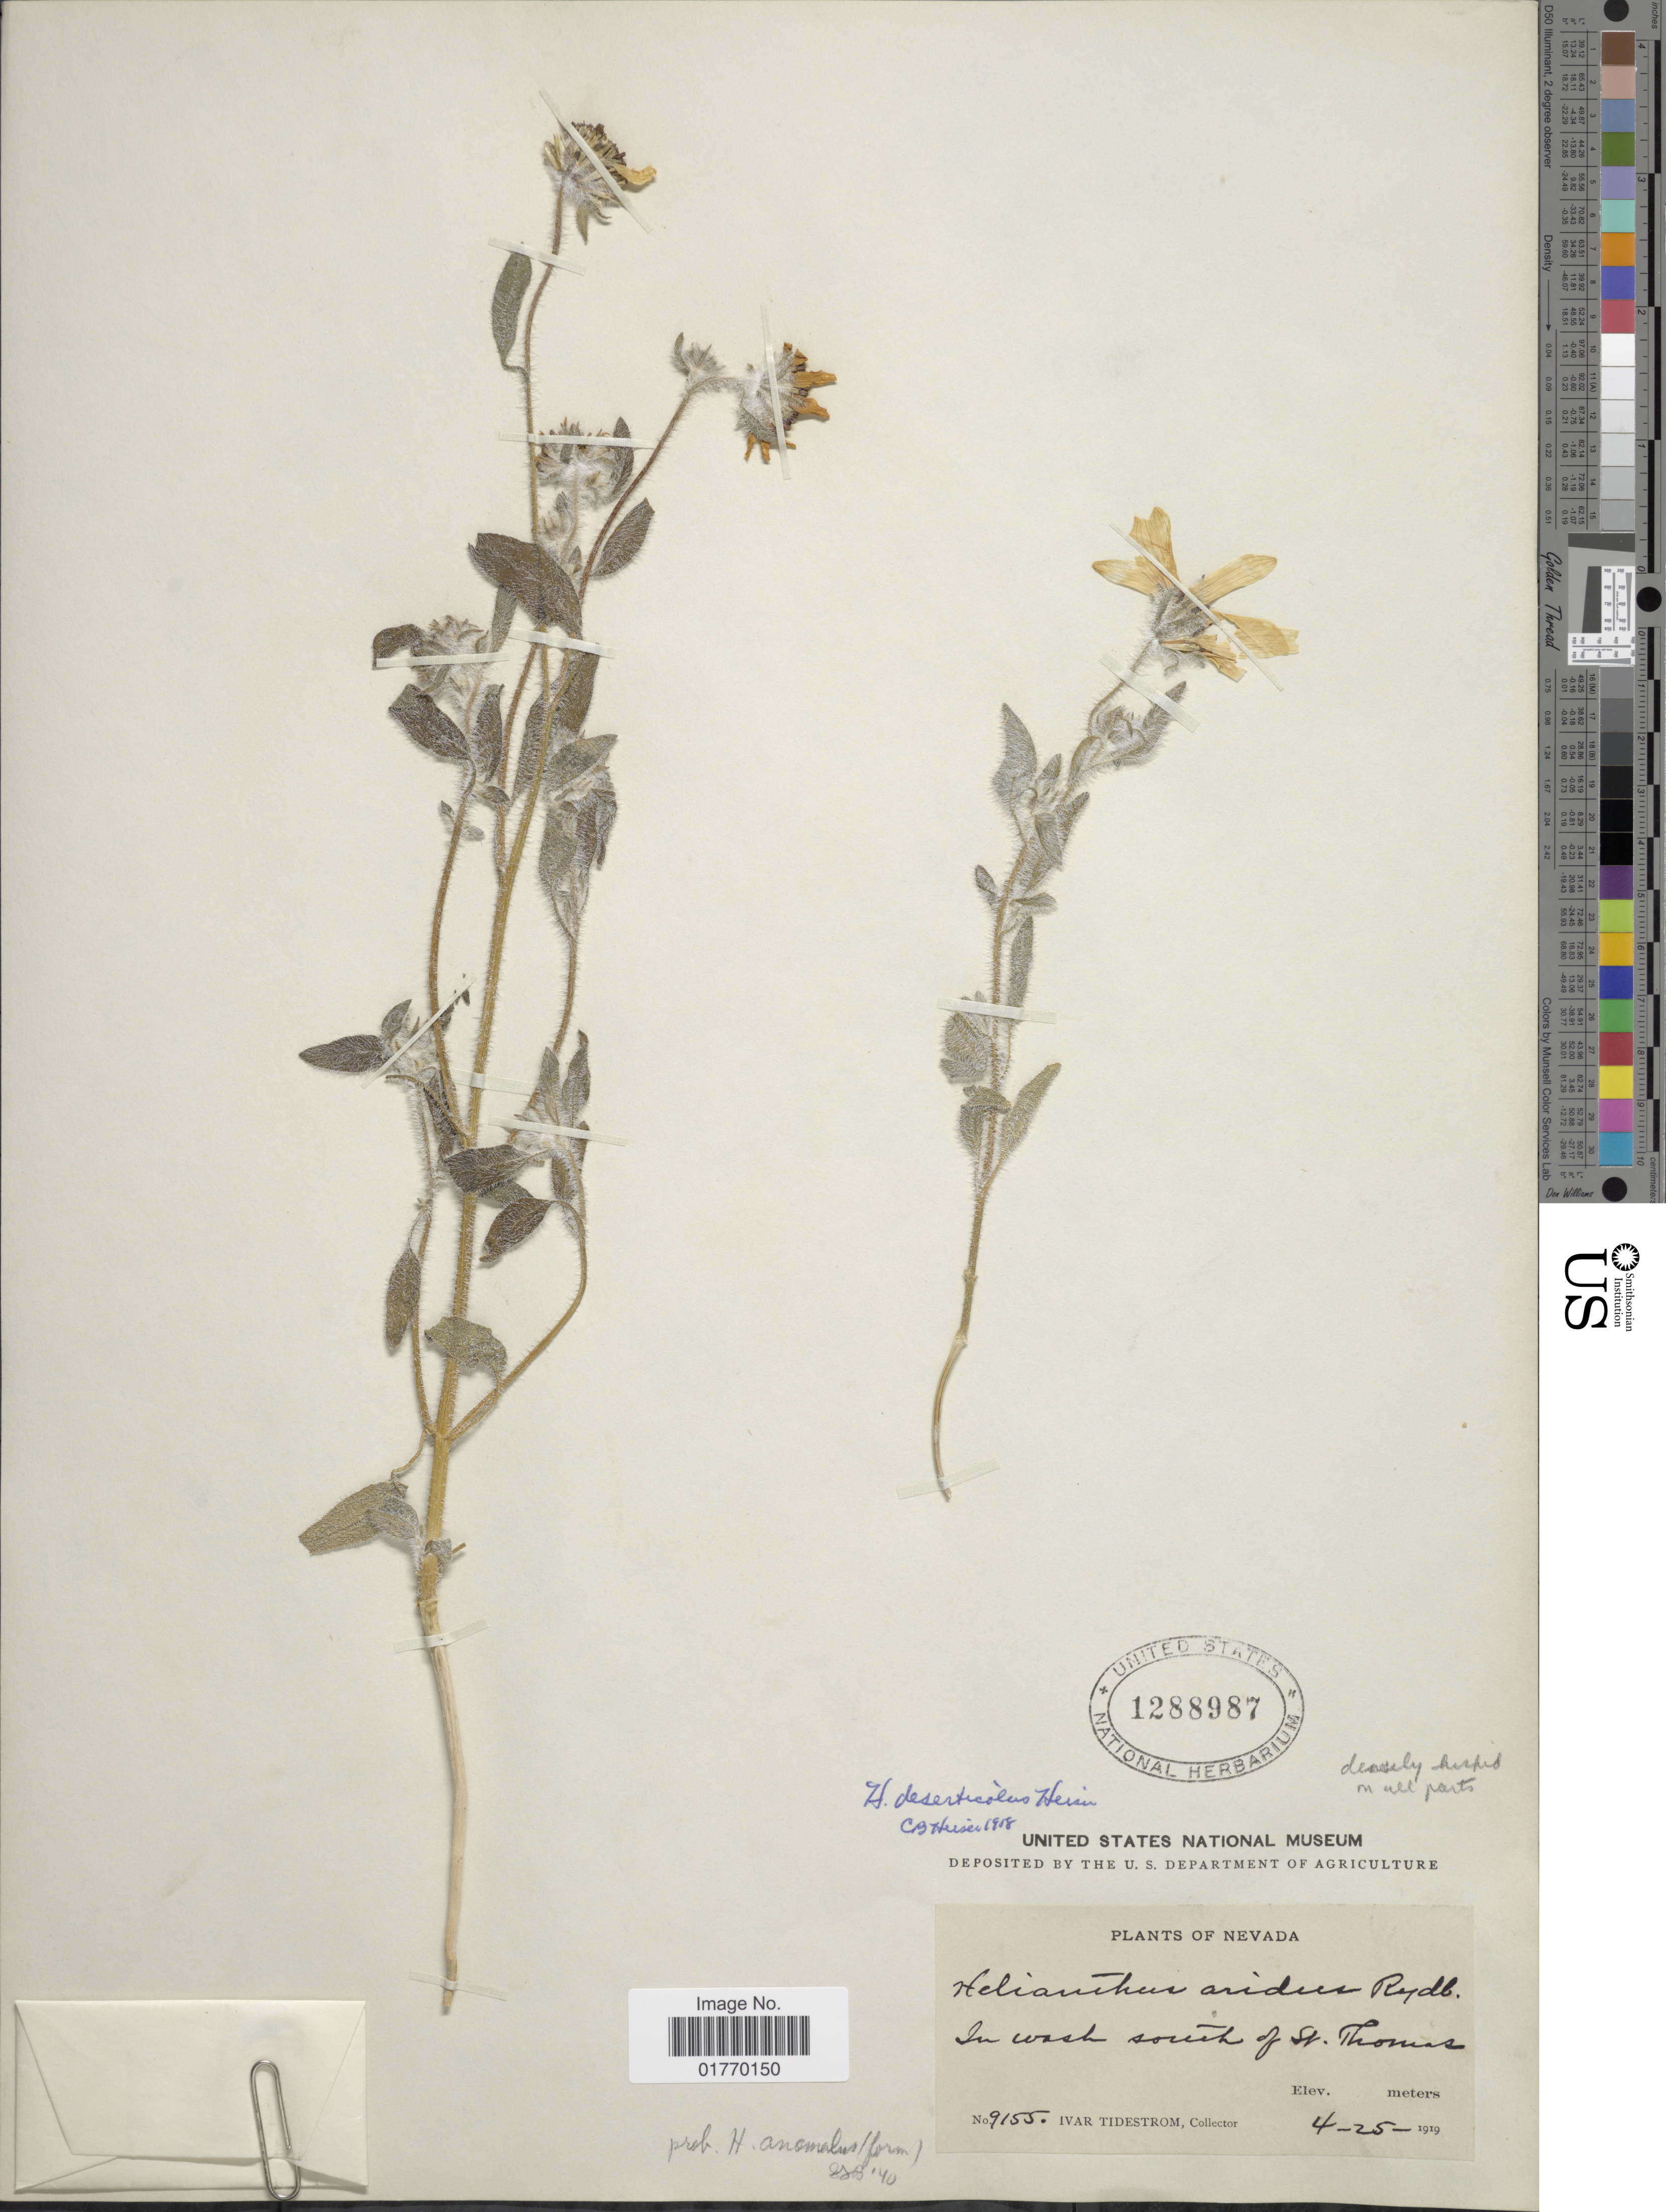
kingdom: Plantae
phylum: Tracheophyta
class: Magnoliopsida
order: Asterales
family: Asteraceae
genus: Helianthus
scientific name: Helianthus deserticola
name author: Heiser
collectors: I. F. Tidestrom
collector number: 9155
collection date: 1919-04-25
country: United States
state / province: Nevada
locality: In wash south of St. Thomas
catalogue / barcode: US 1288987